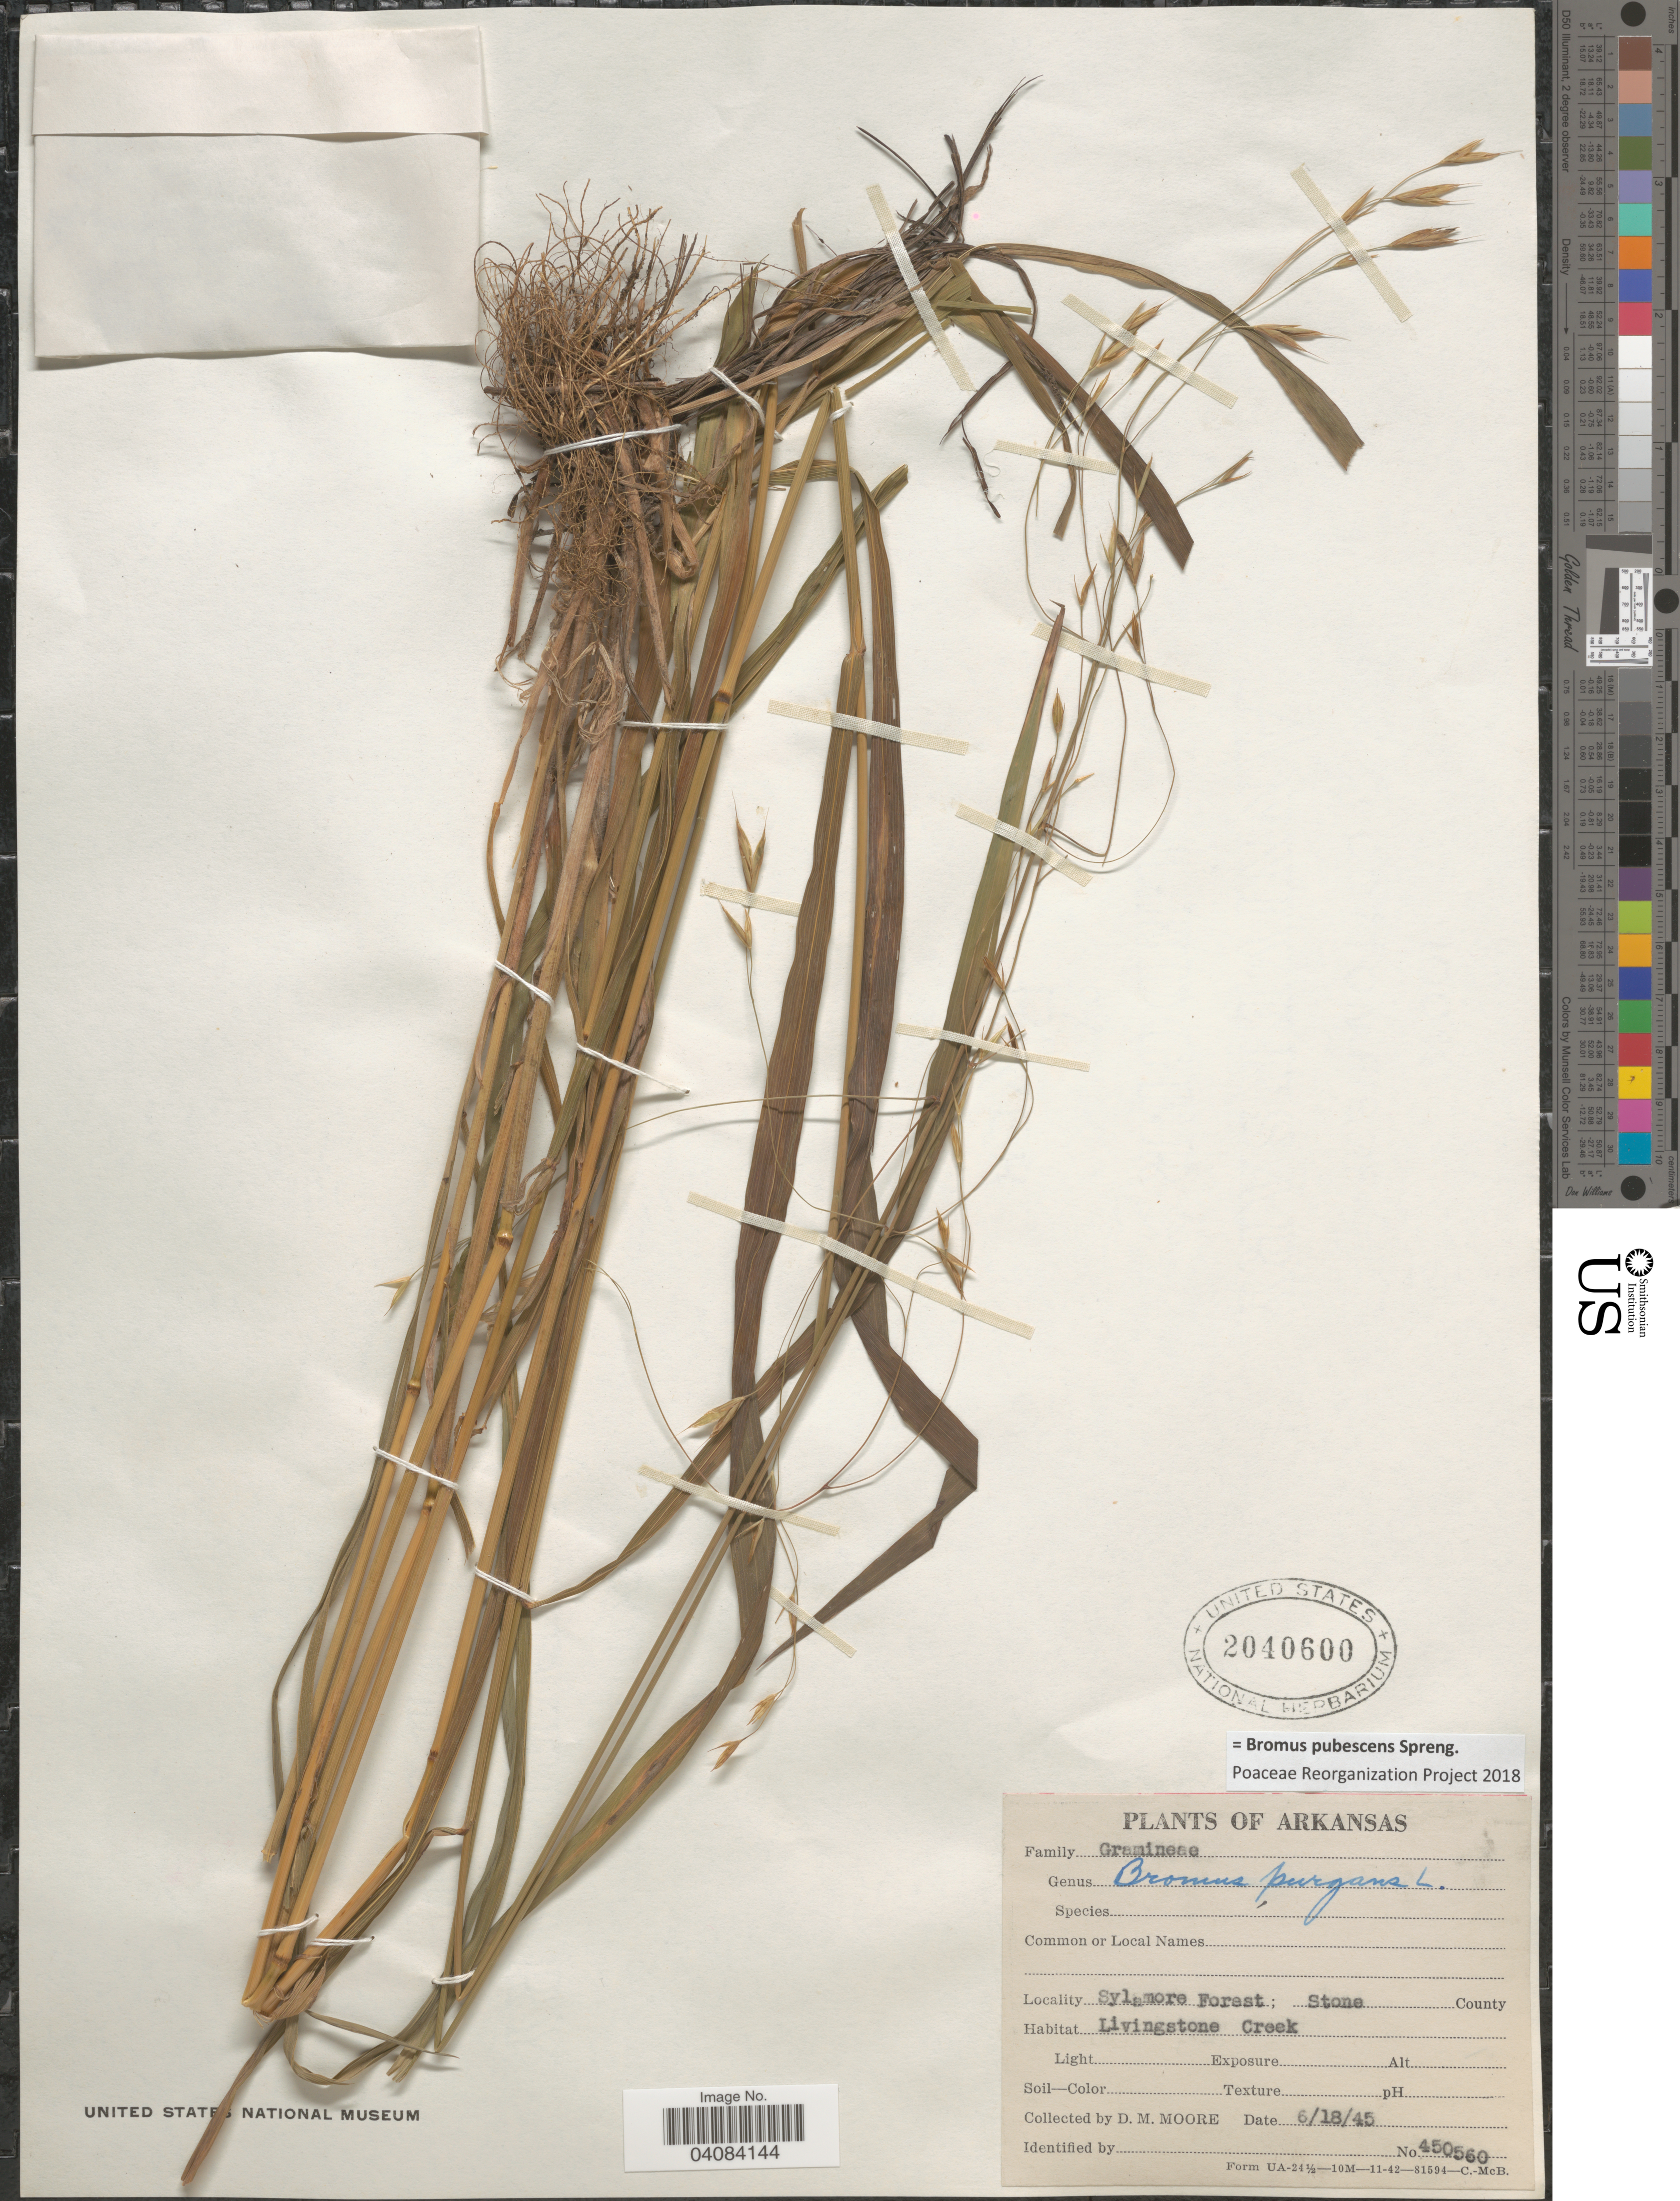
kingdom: Plantae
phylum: Tracheophyta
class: Liliopsida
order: Poales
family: Poaceae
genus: Bromus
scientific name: Bromus pubescens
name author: Muhl. ex Willd.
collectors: D. Moore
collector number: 450560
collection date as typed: Transcribed d/m/y: 18/6/45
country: United States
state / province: Arkansas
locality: Sylamore Forest: Stone County. Livingstone Creek.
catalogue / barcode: US 2040600